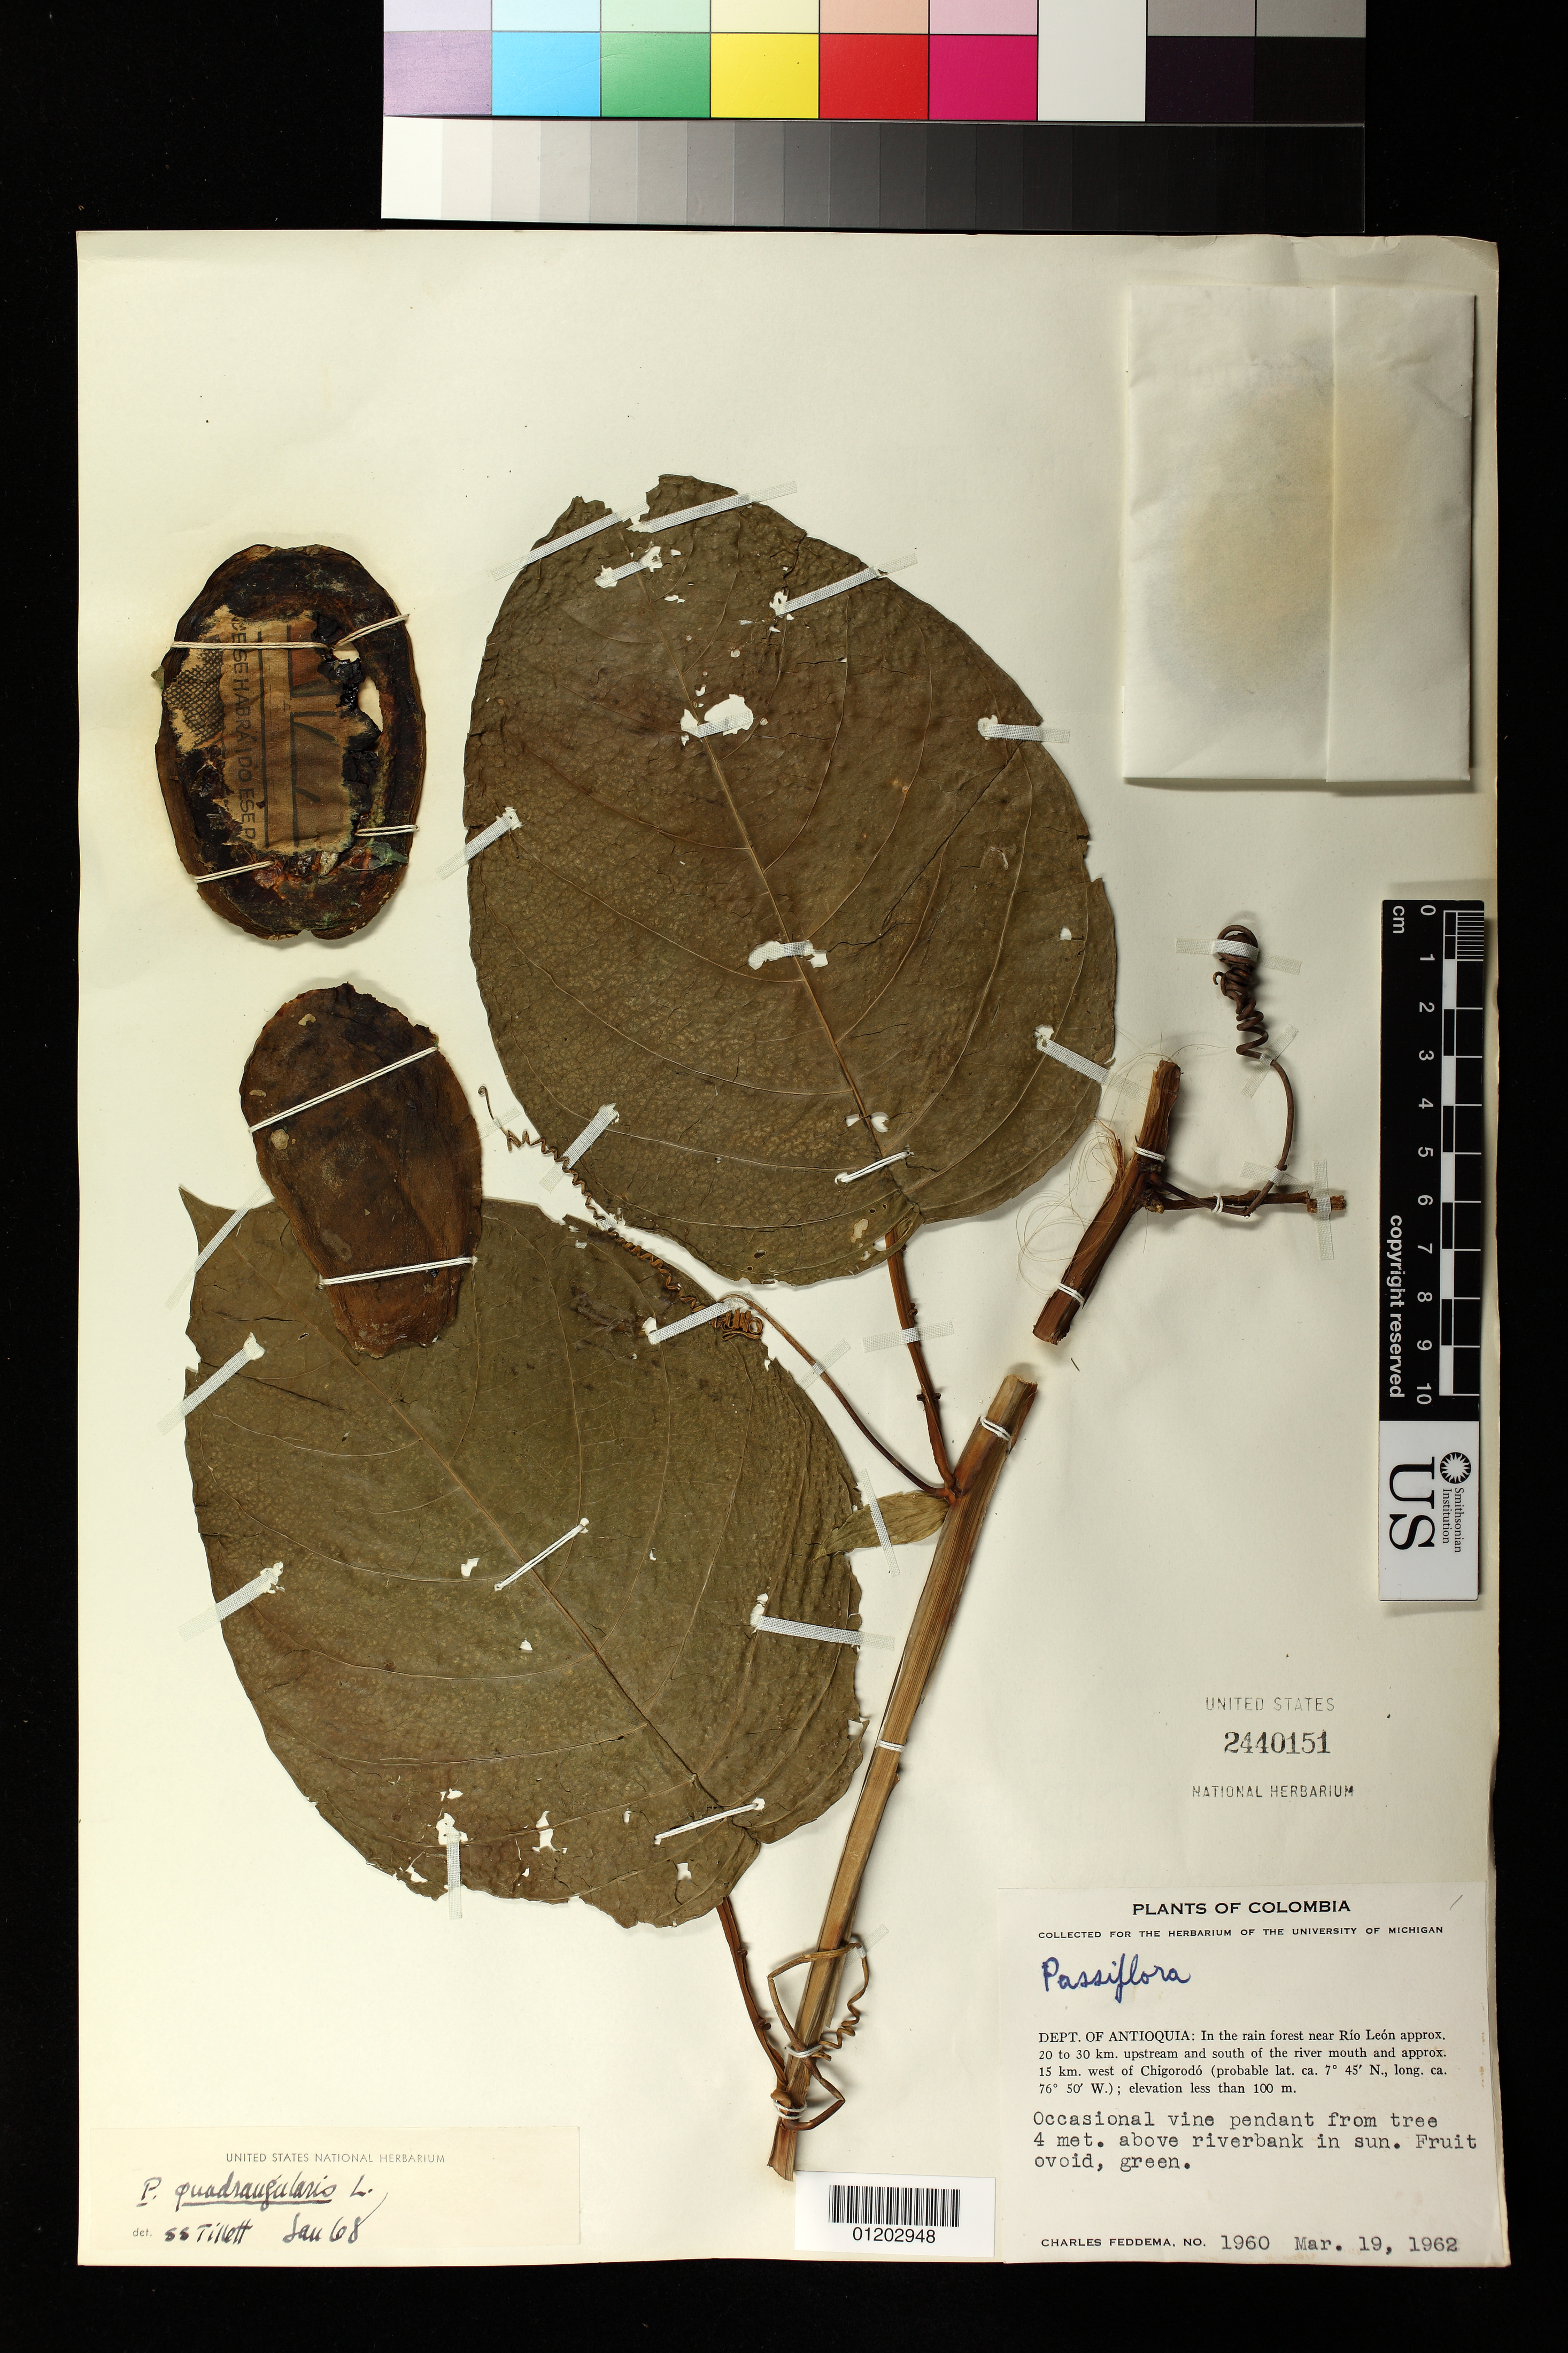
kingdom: Plantae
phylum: Tracheophyta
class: Magnoliopsida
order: Malpighiales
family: Passifloraceae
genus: Passiflora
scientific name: Passiflora quadrangularis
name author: L.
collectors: C. Feddema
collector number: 1960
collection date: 1962-03-19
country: Colombia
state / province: Antioquia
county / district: Antioquia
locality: In the rain forest near Rio Leon approx. 20 to 30 km. upstream and south of the river mouth and approx. 15 km. west of Chigorodo.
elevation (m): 100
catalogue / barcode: US 2440151